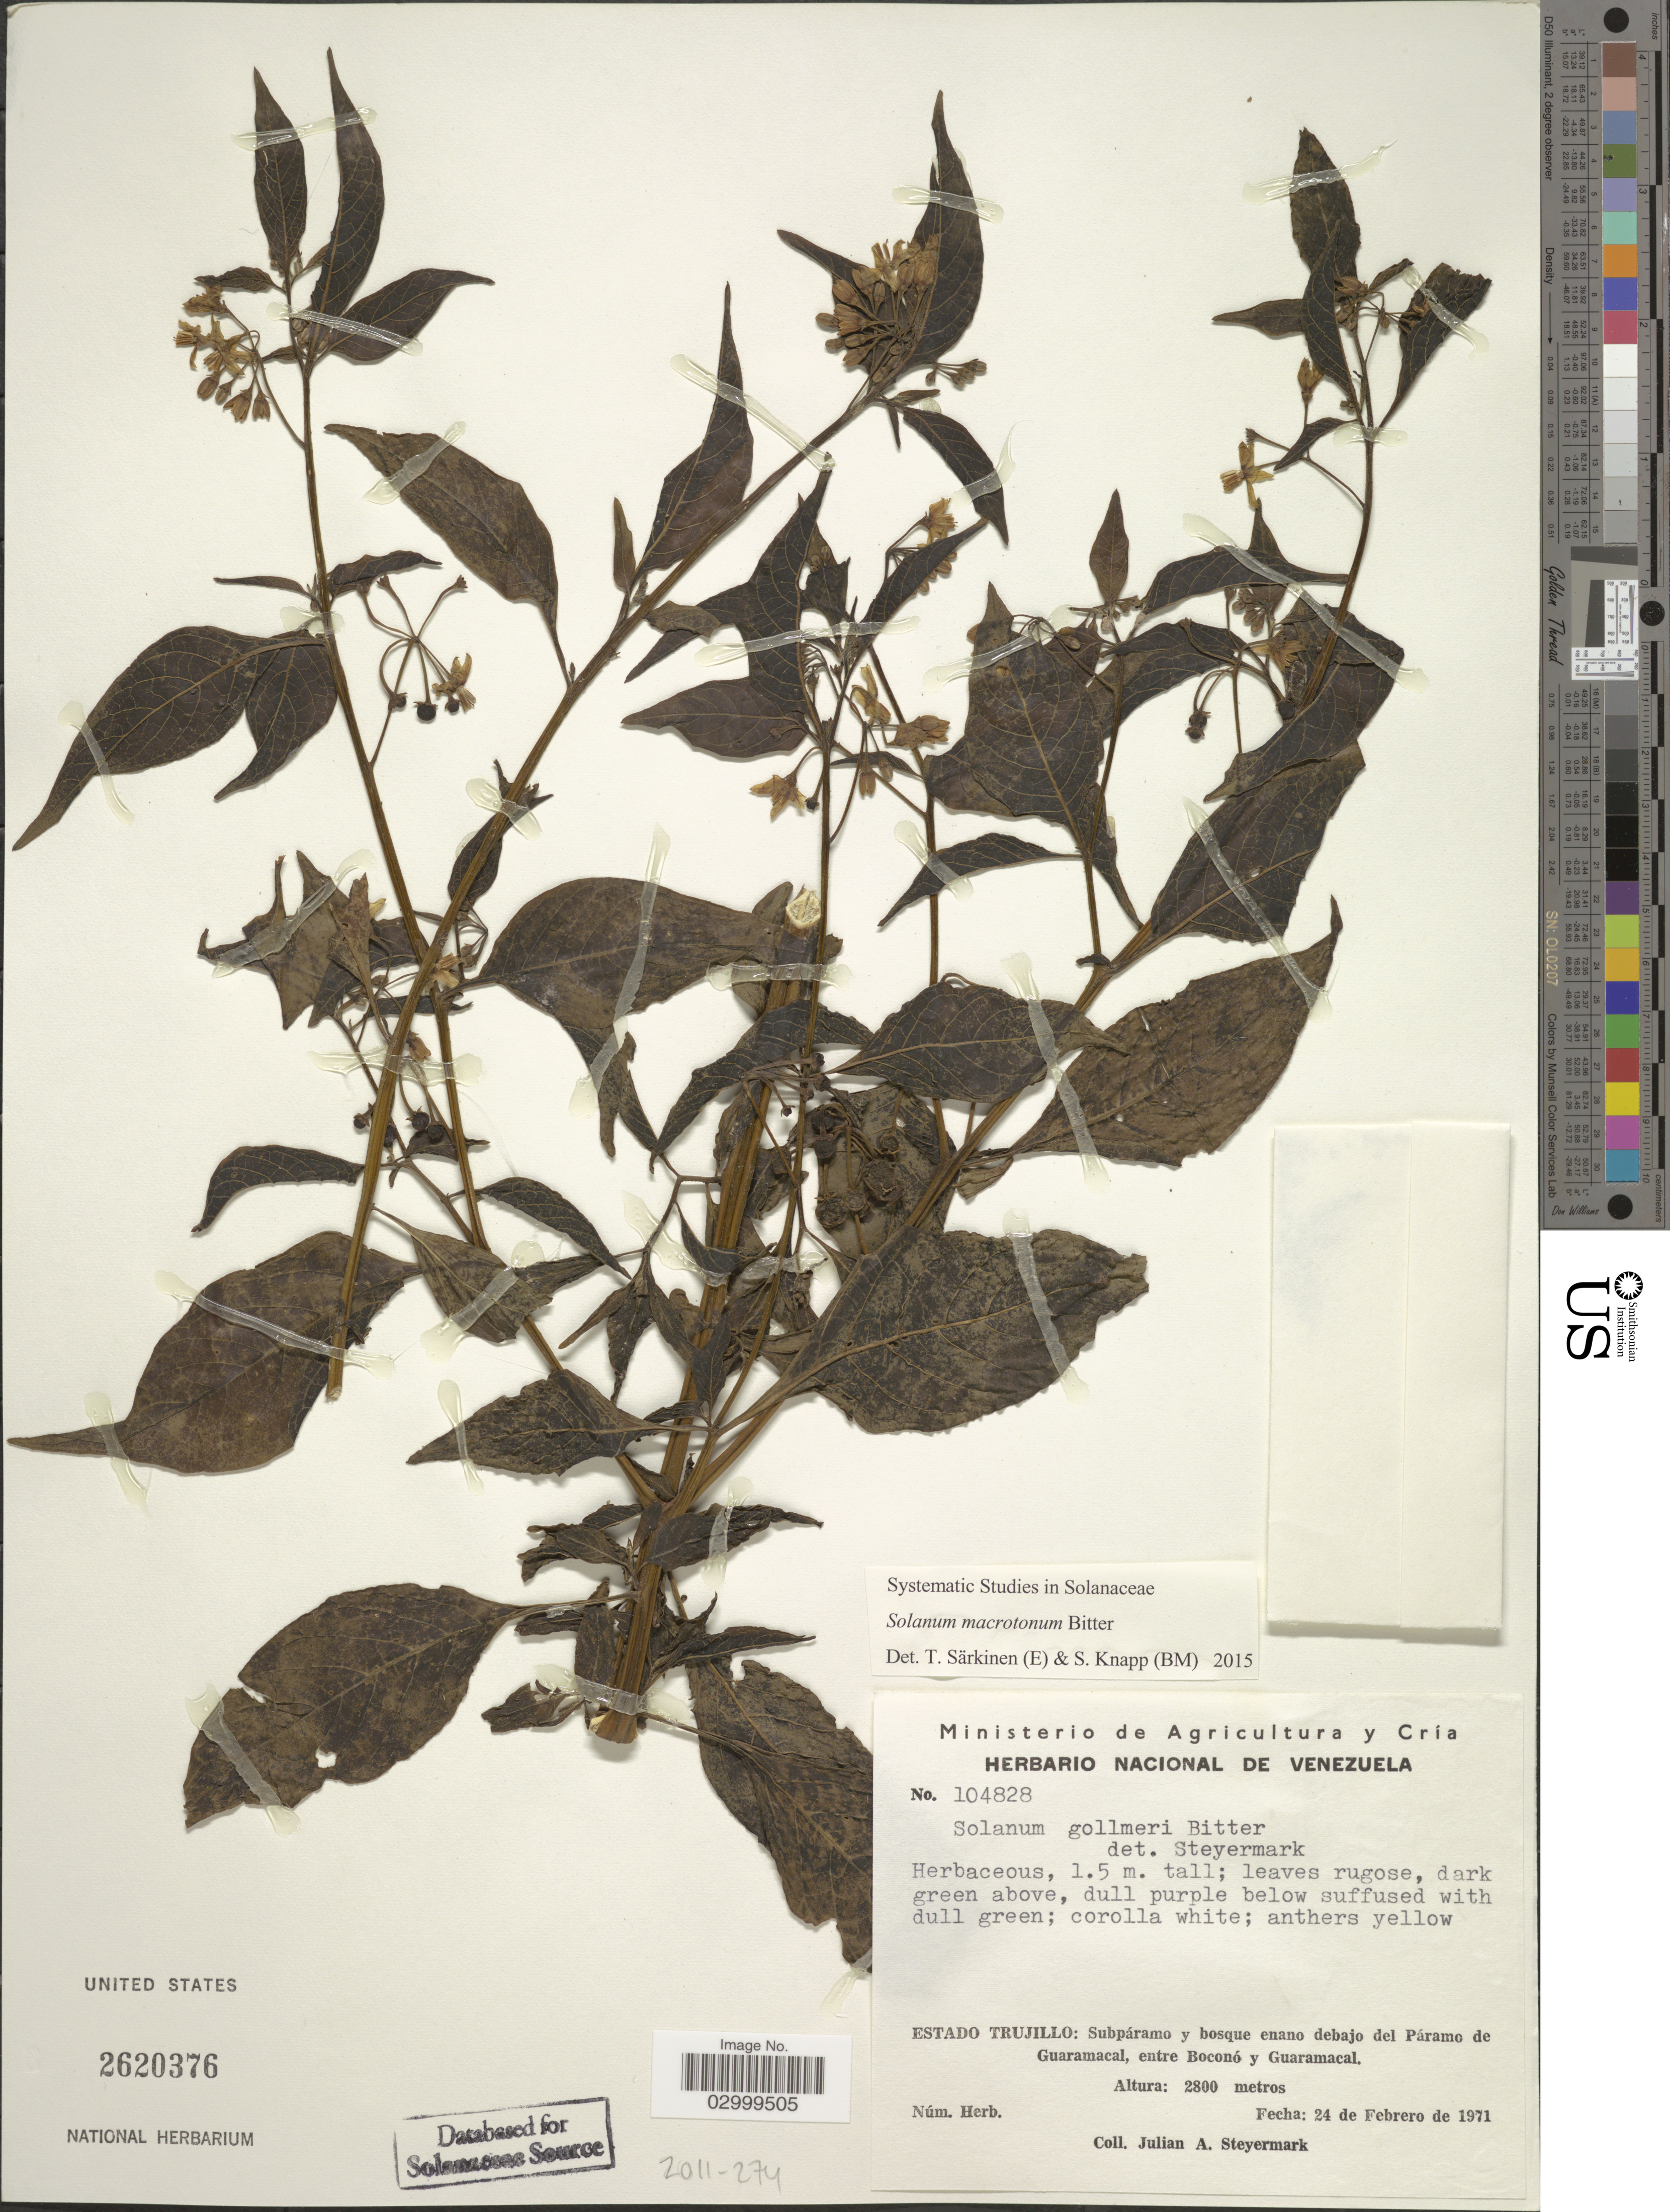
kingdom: Plantae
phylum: Tracheophyta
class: Magnoliopsida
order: Solanales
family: Solanaceae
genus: Solanum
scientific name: Solanum macrotonum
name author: Bitter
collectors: J. Steyermark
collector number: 104828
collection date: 1971-02-24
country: Venezuela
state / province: Trujillo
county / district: Boconó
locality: Páramo de Guaramacal, entre Boconó y Guaramacal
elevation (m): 2800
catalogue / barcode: US 2620376